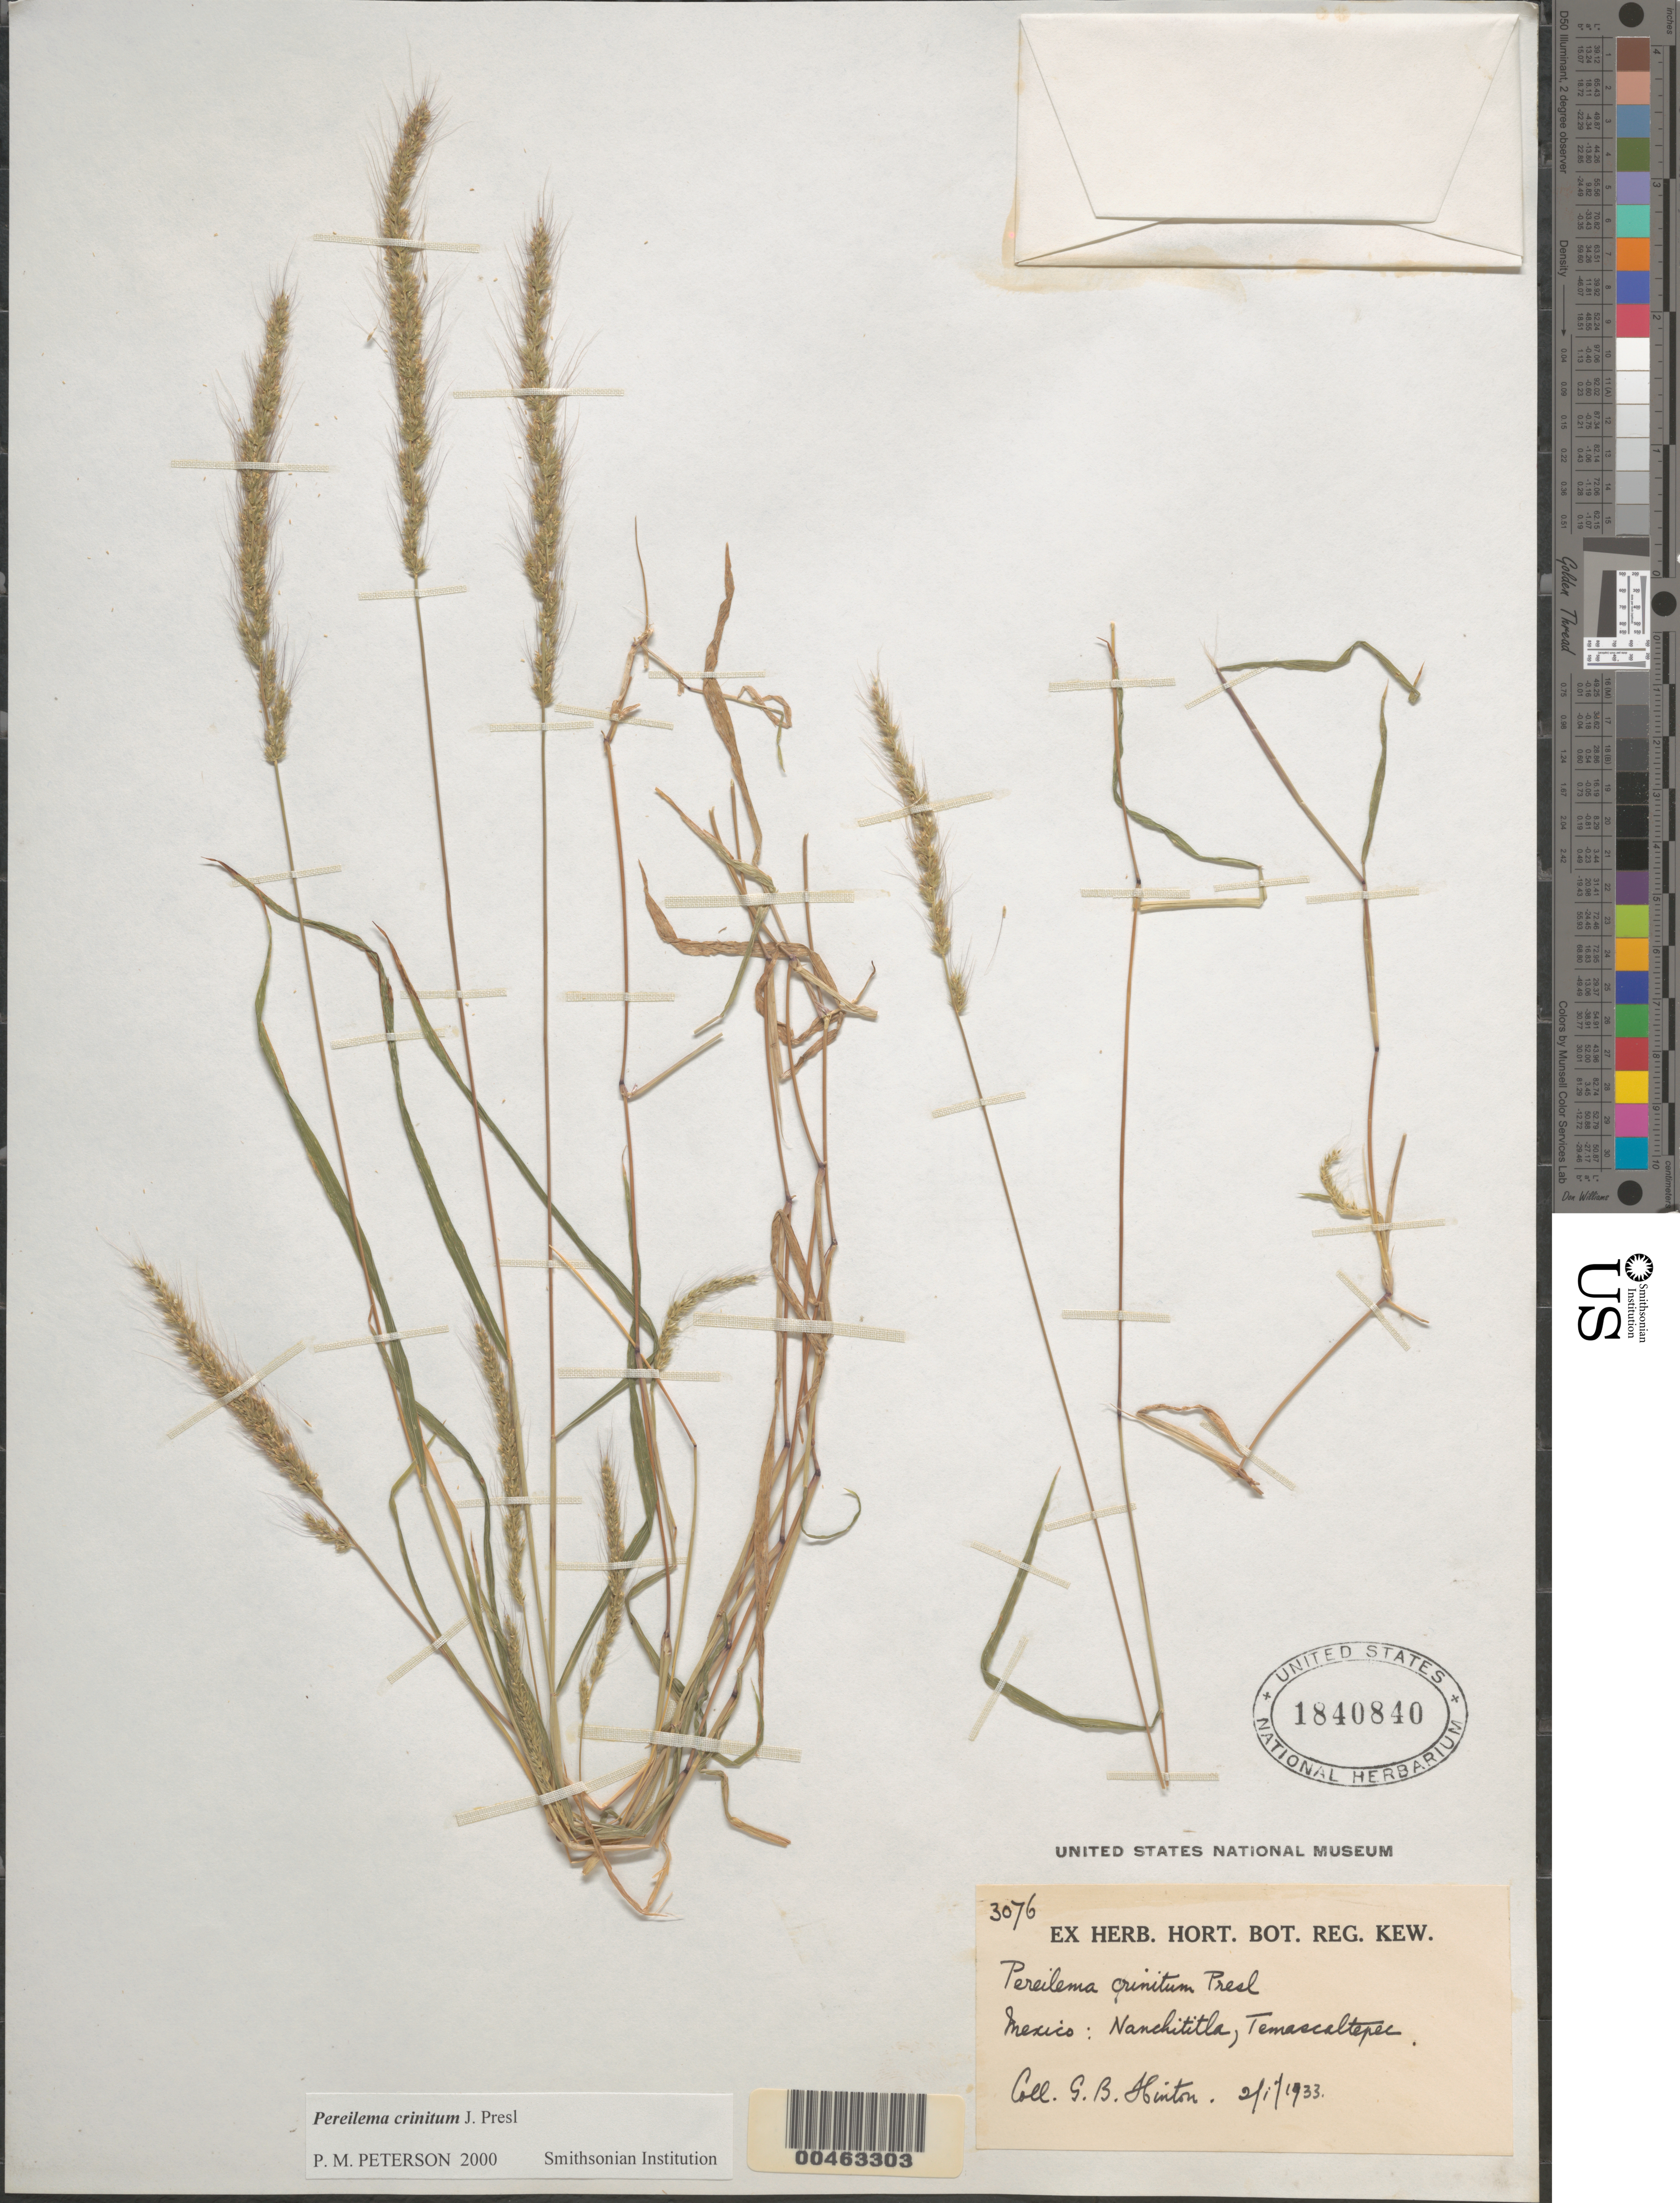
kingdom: Plantae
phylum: Tracheophyta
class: Liliopsida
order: Poales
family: Poaceae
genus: Pereilema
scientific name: Pereilema crinitum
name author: J. Presl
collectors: G. B. Hinton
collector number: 3076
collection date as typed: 2 Jan 1933 to 1 Feb 1933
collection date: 1933-01-02/1933-02-01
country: Mexico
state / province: México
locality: Nanchititla, Temascaltepec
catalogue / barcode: US 1840840